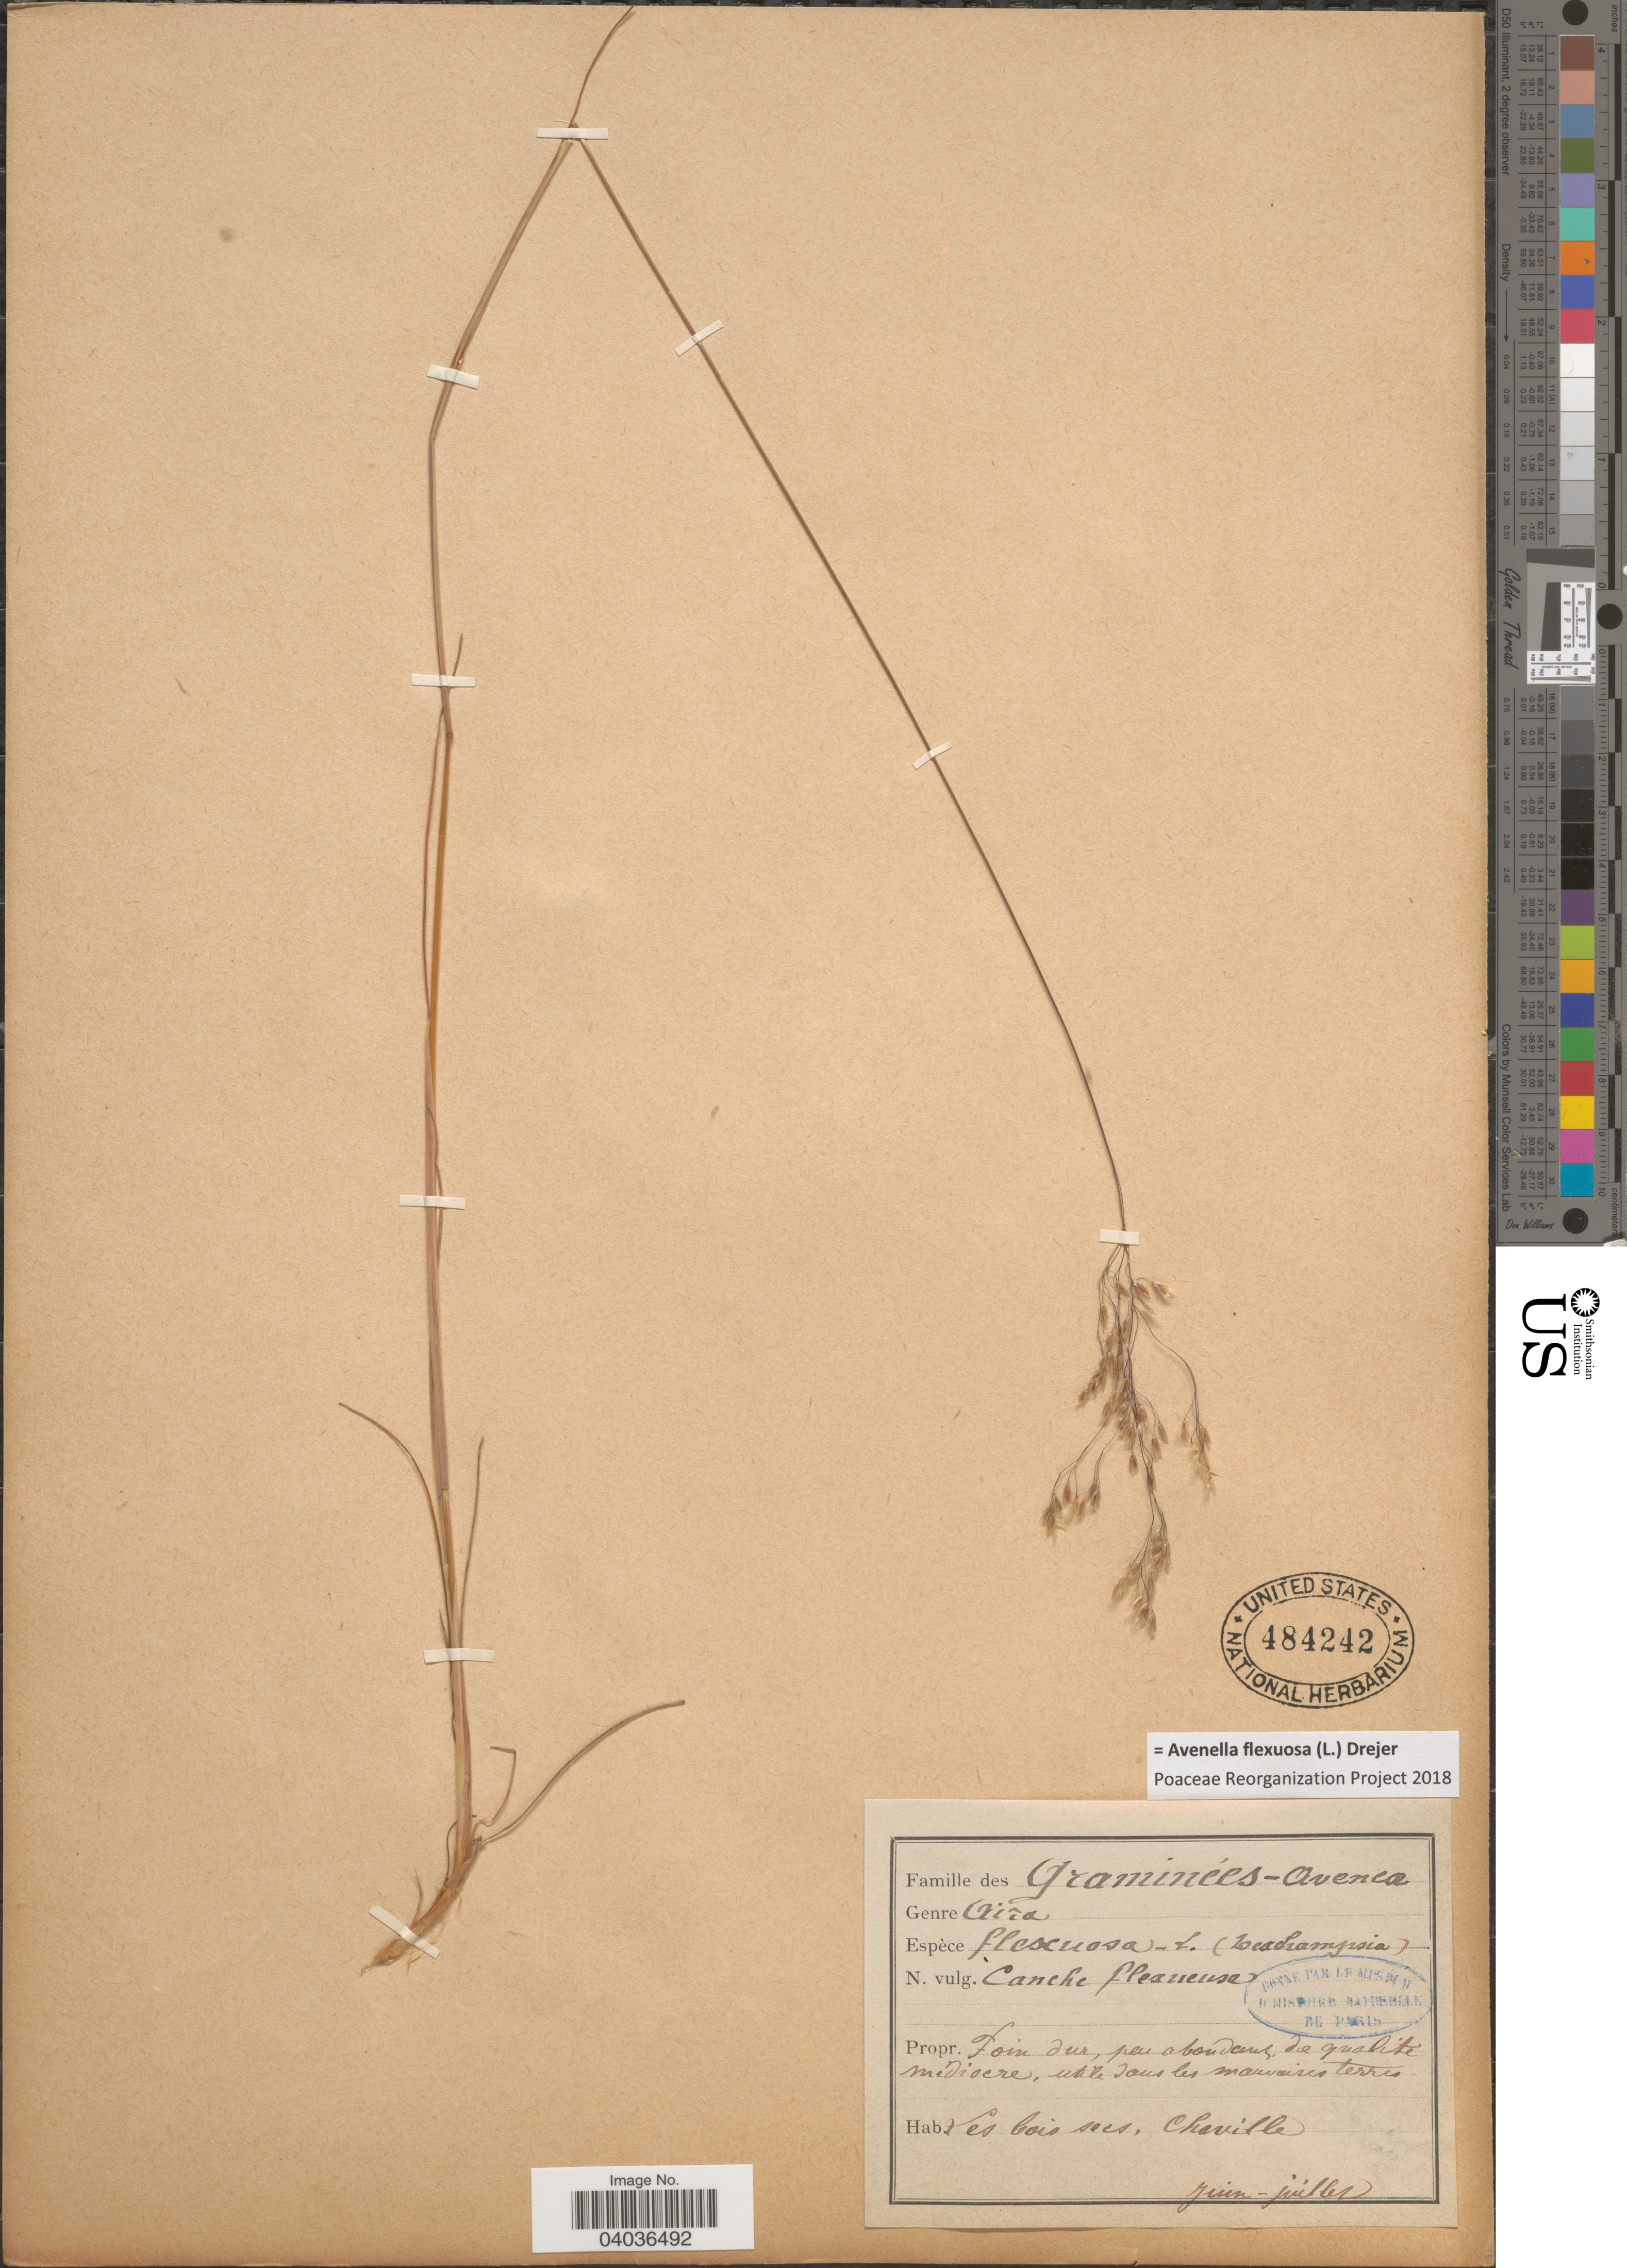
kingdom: Plantae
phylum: Tracheophyta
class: Liliopsida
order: Poales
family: Poaceae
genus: Avenella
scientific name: Avenella flexuosa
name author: (L.) Drejer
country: France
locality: Les bois secs, Chaville.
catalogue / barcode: US 484242